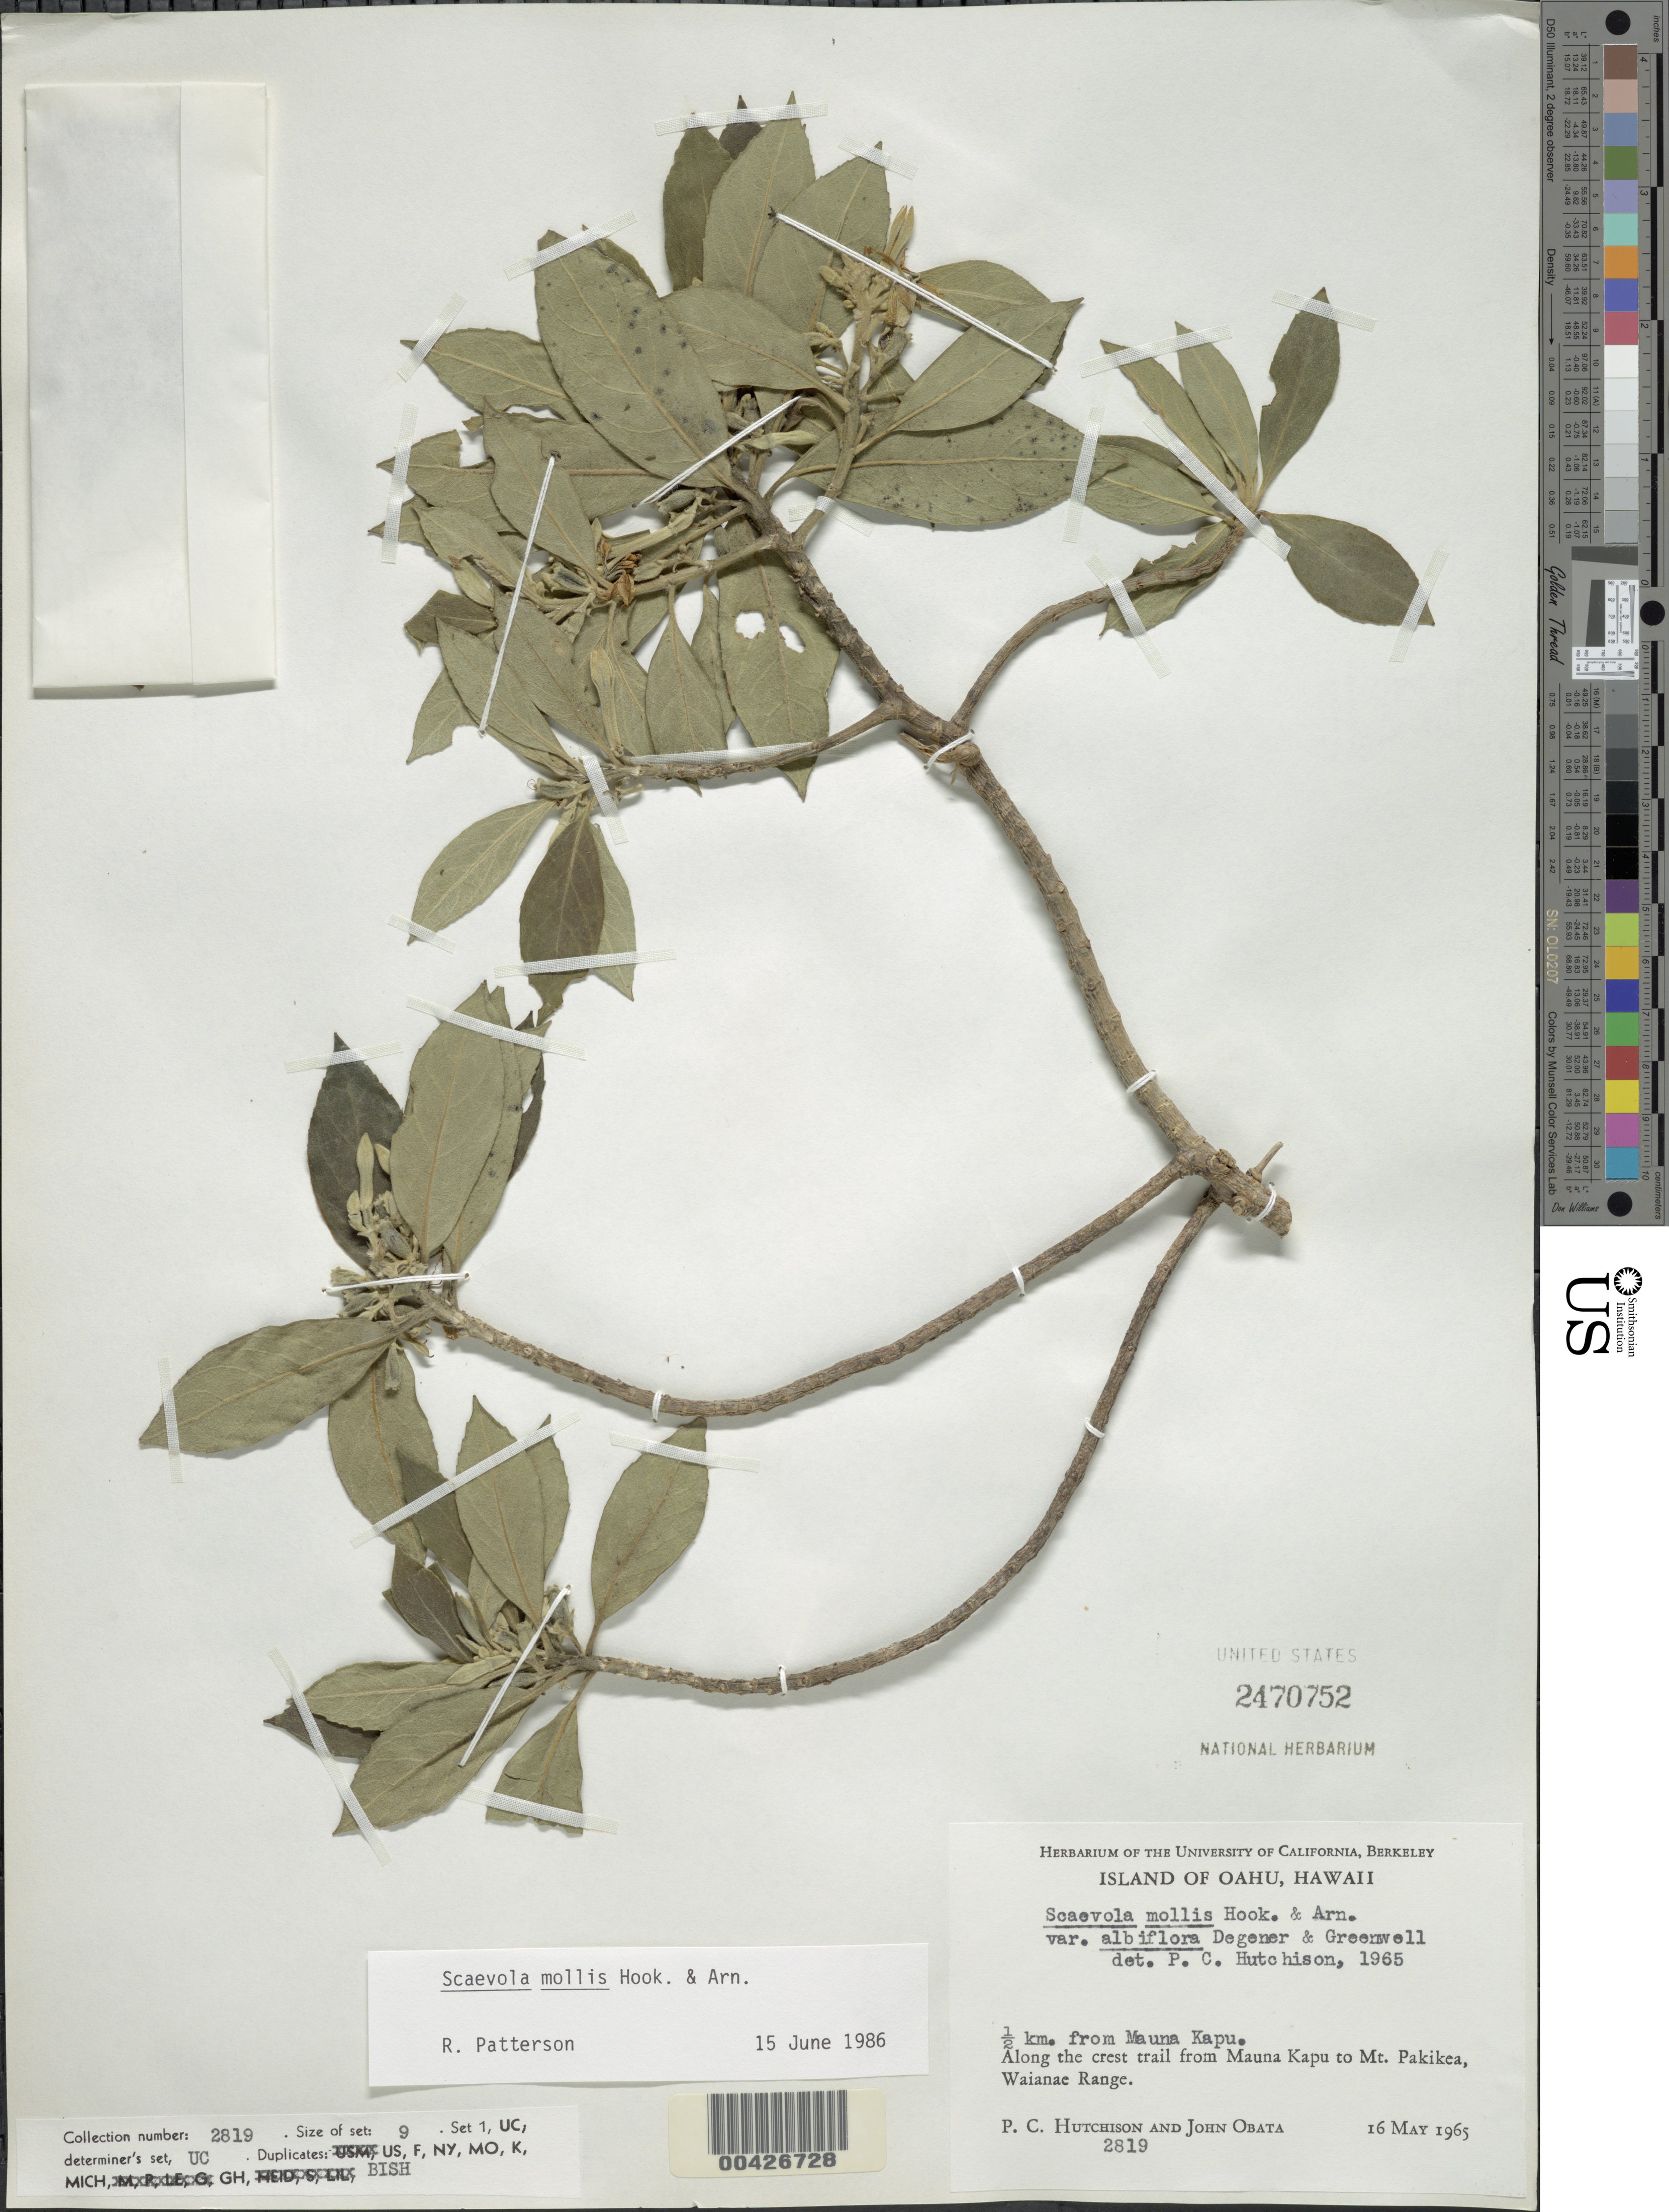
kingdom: Plantae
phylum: Tracheophyta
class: Magnoliopsida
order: Asterales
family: Goodeniaceae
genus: Scaevola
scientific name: Scaevola mollis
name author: Hook. & Arn.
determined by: Patterson, R.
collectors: P. C. Hutchison & J. Obata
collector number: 2819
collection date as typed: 16 May 1965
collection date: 1965-05-16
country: United States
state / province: Hawaii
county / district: Honolulu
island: Oahu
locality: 0.5 km from Mauna Kapu, along crest trail from Mauna Kapu to Mt. Pakikea, Waianae Range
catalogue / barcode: US 2470752